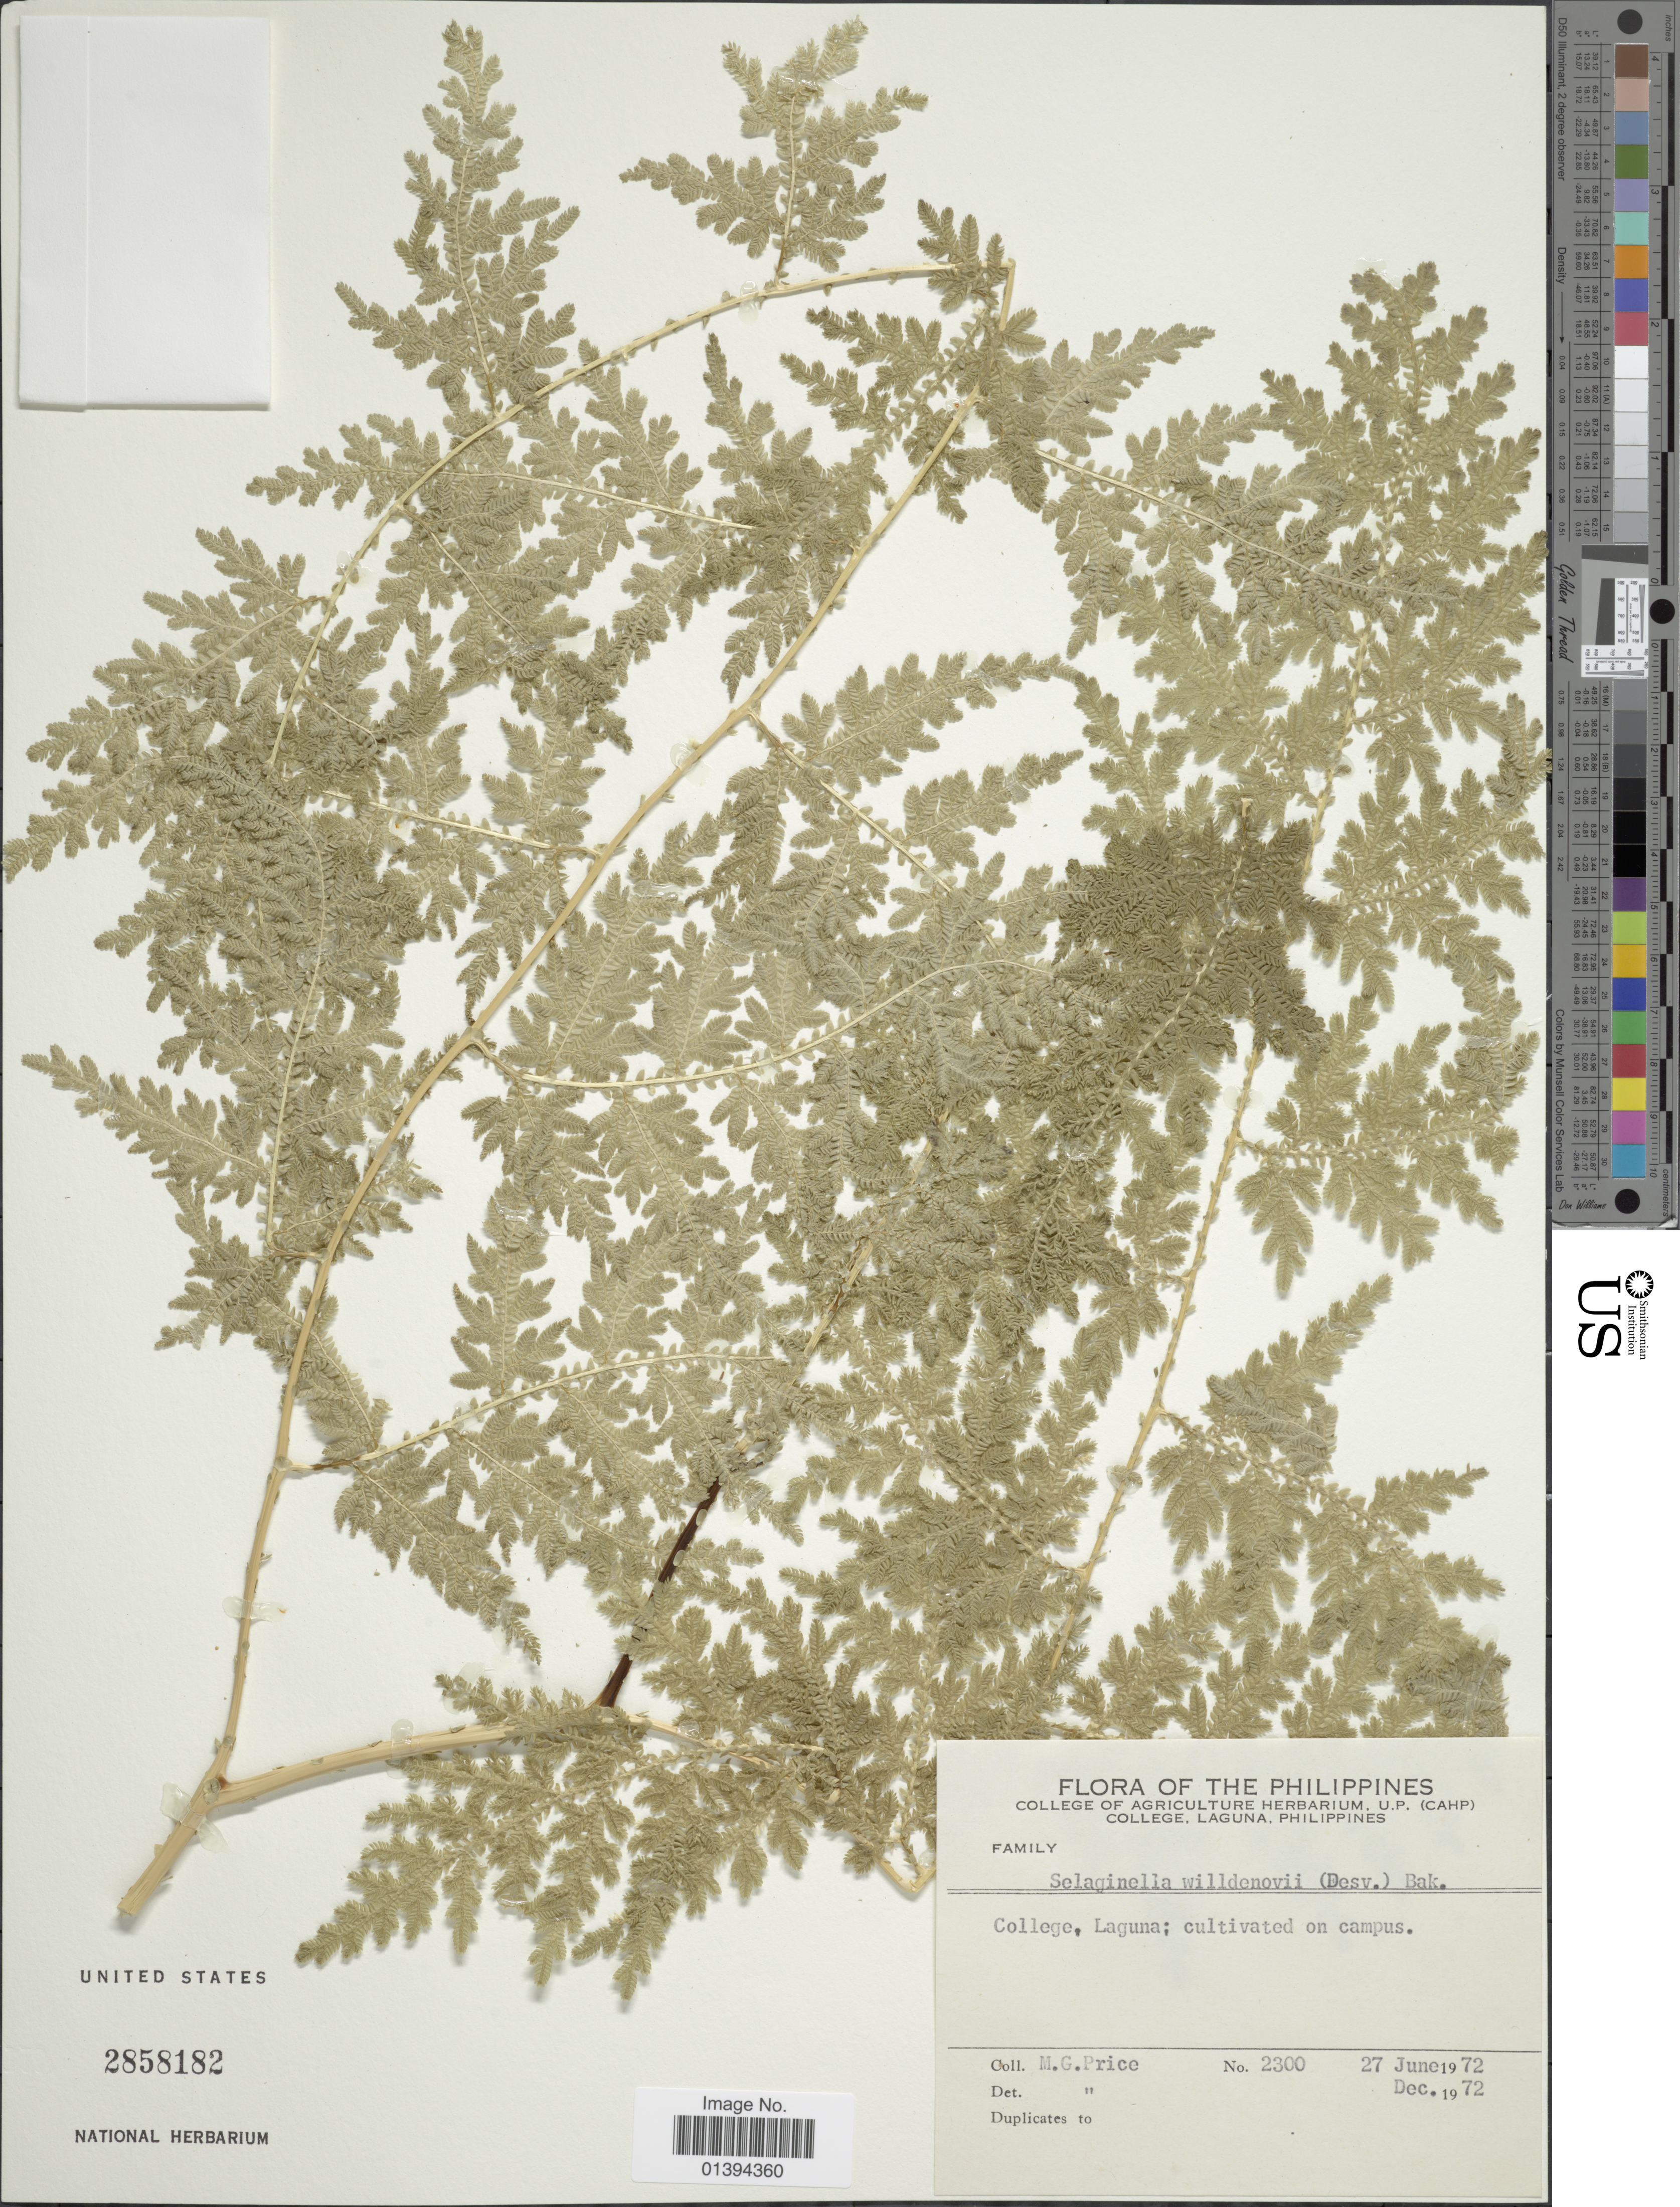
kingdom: Plantae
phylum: Tracheophyta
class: Lycopodiopsida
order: Selaginellales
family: Selaginellaceae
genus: Selaginella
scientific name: Selaginella willdenowii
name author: (Desv. ex Poir.) Baker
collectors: M. G. Price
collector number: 2300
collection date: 1972-06-27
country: Philippines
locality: College, Laguna, cultivated on campus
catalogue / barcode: US 2858182